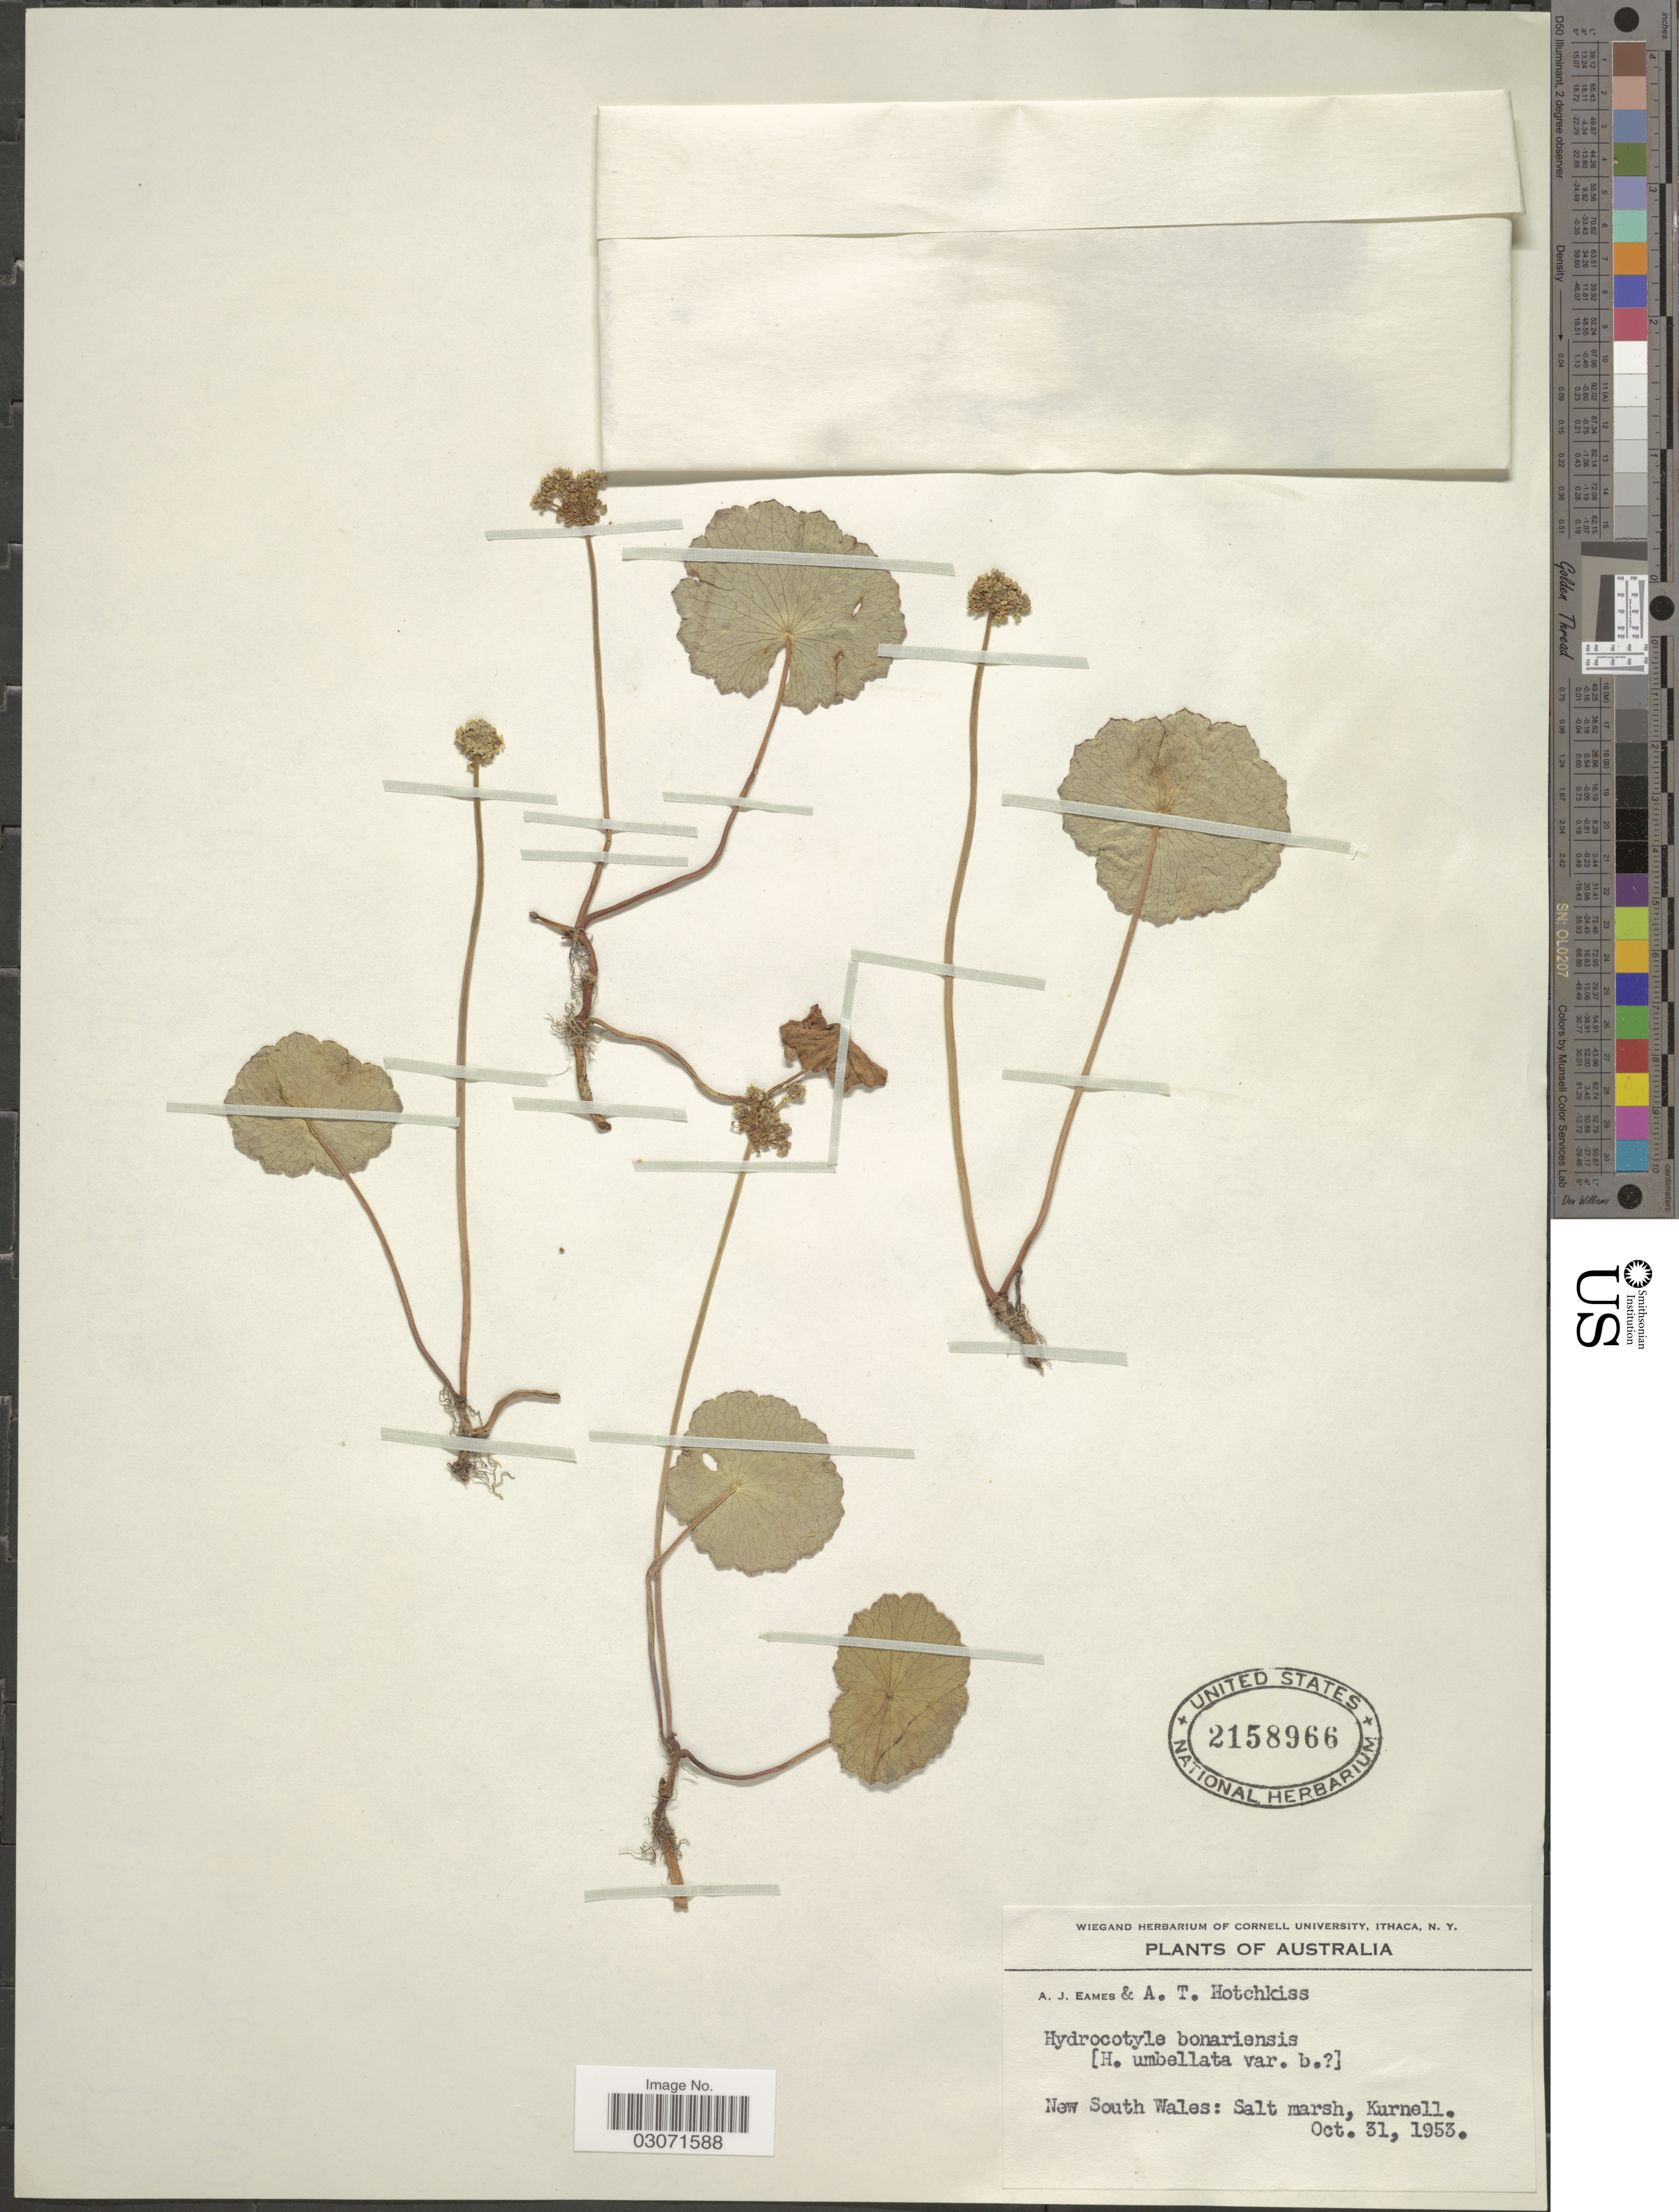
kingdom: Plantae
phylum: Tracheophyta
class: Magnoliopsida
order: Apiales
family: Araliaceae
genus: Hydrocotyle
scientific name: Hydrocotyle bonariensis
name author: Lam.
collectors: A. J. Eames & A. Hotchkiss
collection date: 1953-10-31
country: Australia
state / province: New South Wales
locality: Salt marsh, Kurnell.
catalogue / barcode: US 2158966